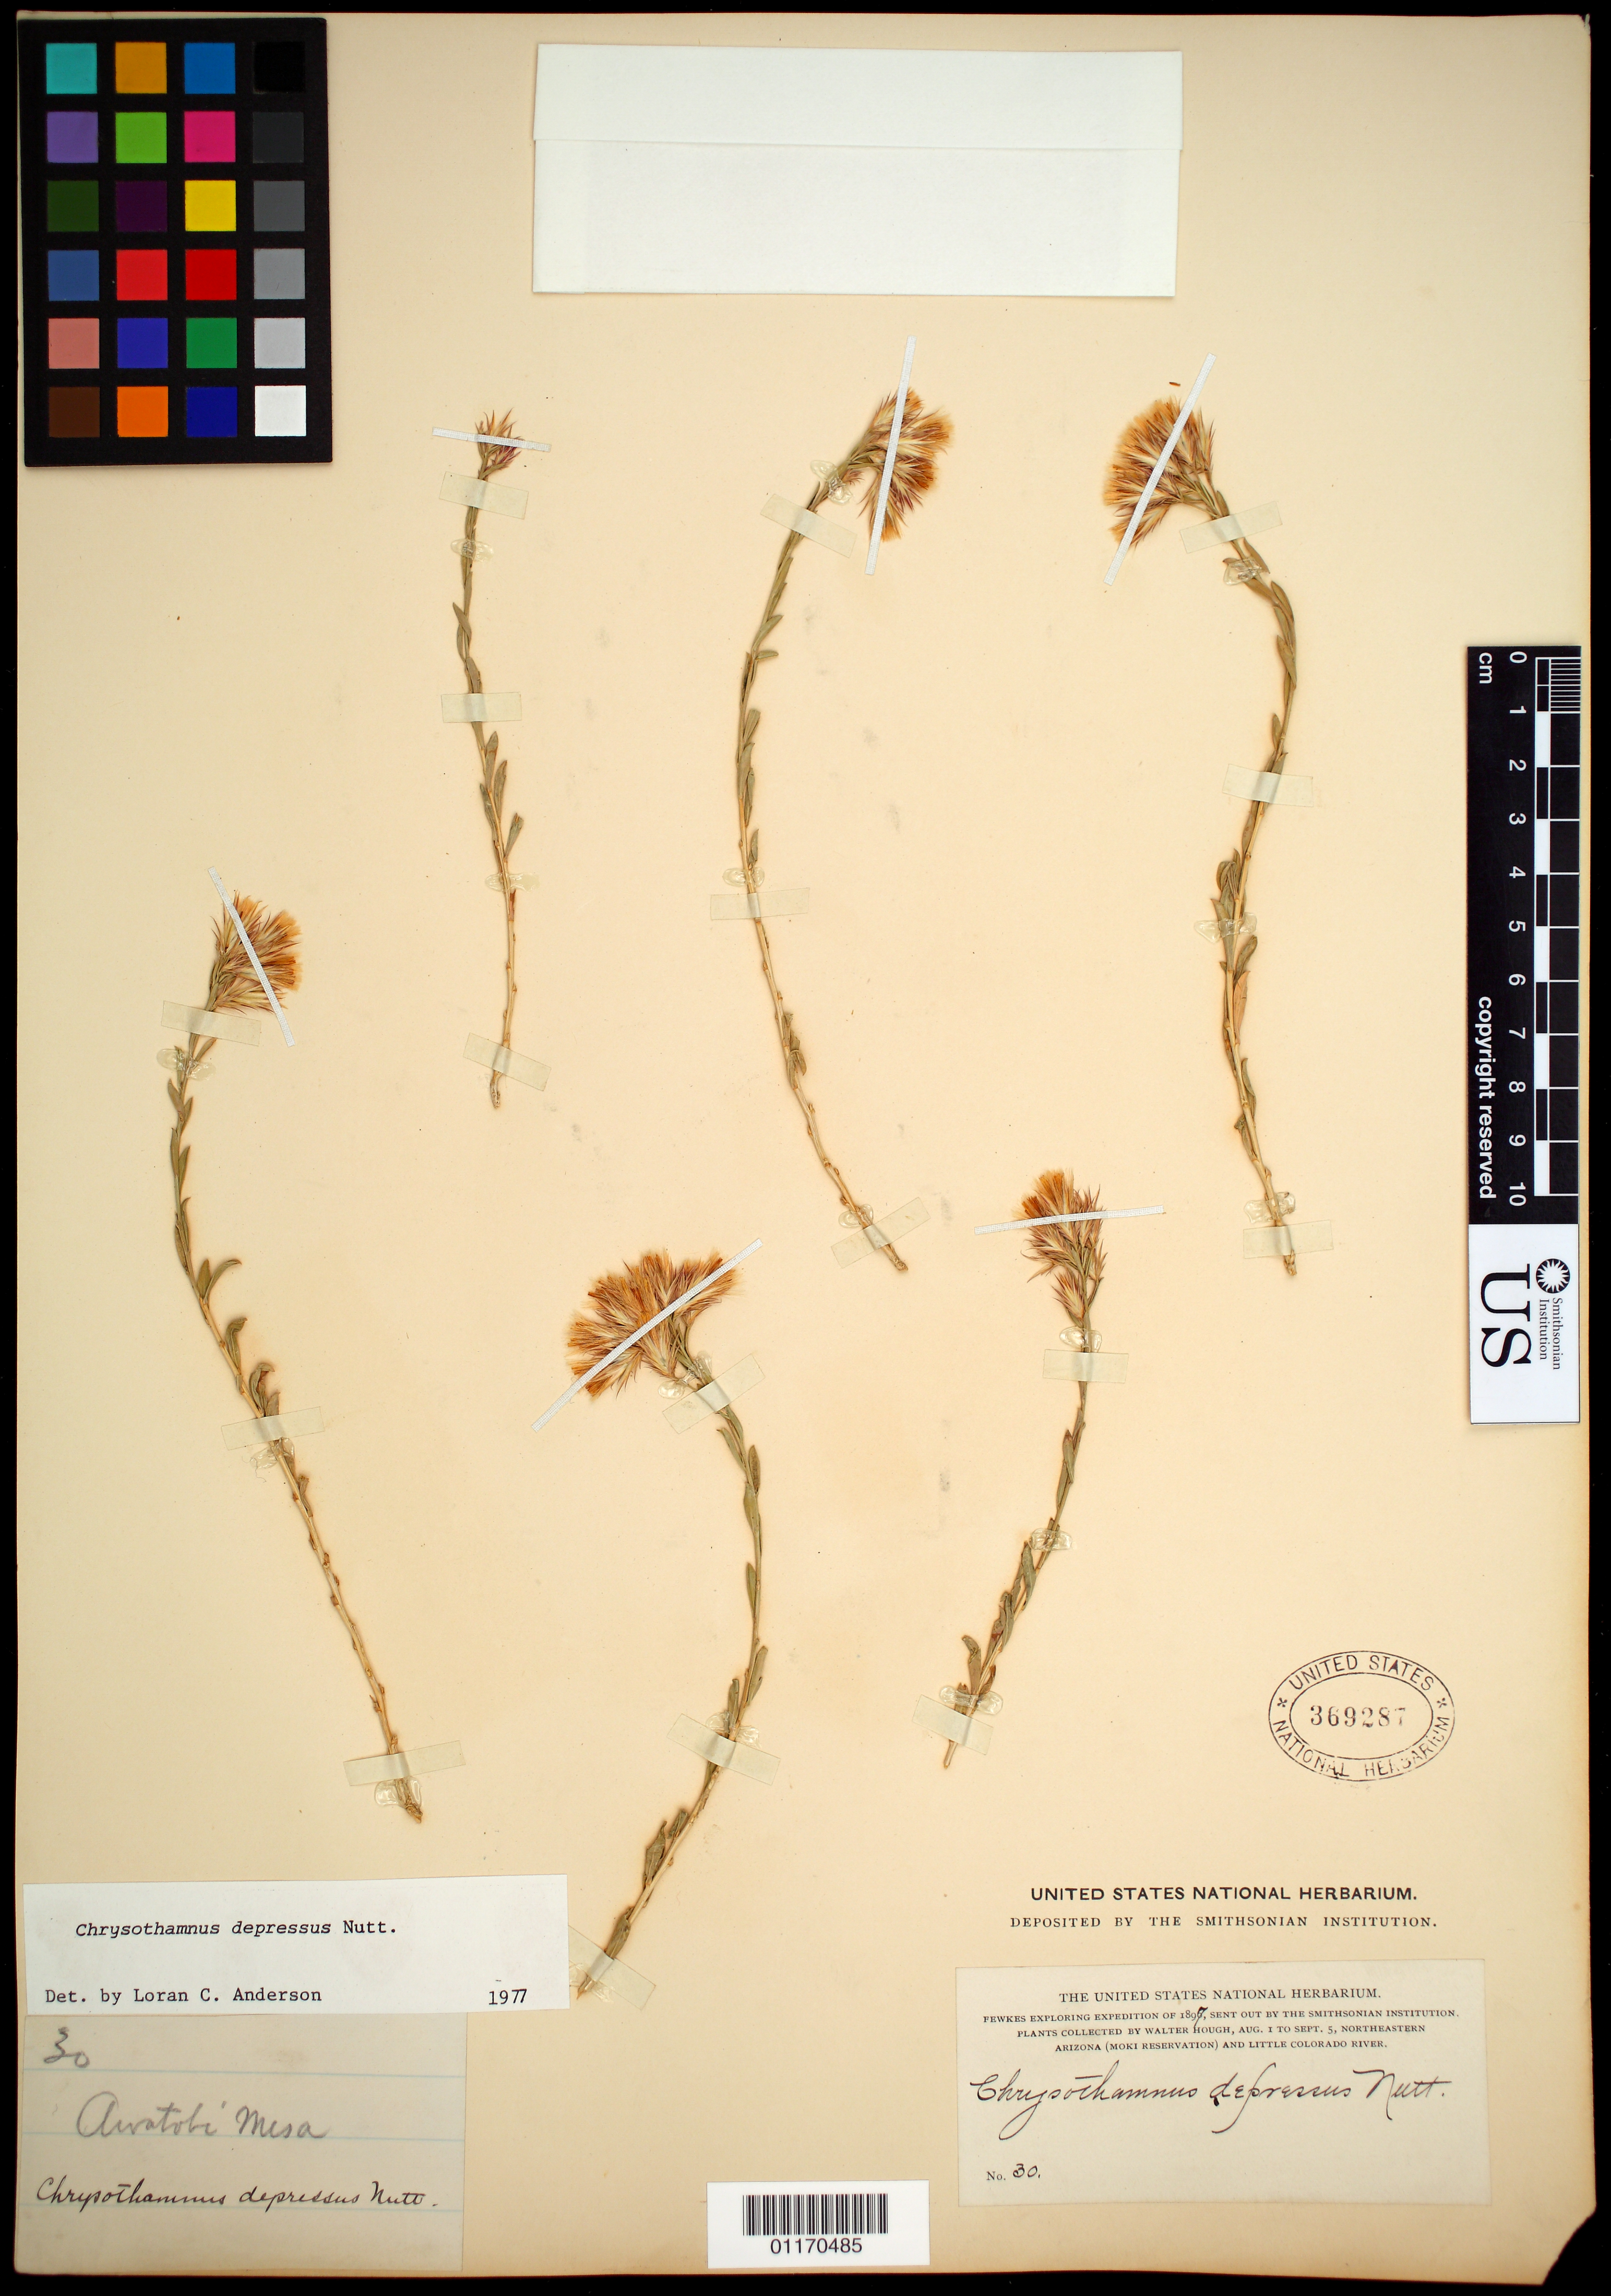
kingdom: Plantae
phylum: Tracheophyta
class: Magnoliopsida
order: Asterales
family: Asteraceae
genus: Chrysothamnus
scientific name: Chrysothamnus depressus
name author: Nutt.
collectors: W. Hough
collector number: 30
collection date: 1897-08-01/1897-09-05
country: United States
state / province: Arizona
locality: Moki Reservation and Little Colorado River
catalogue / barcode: US 369287